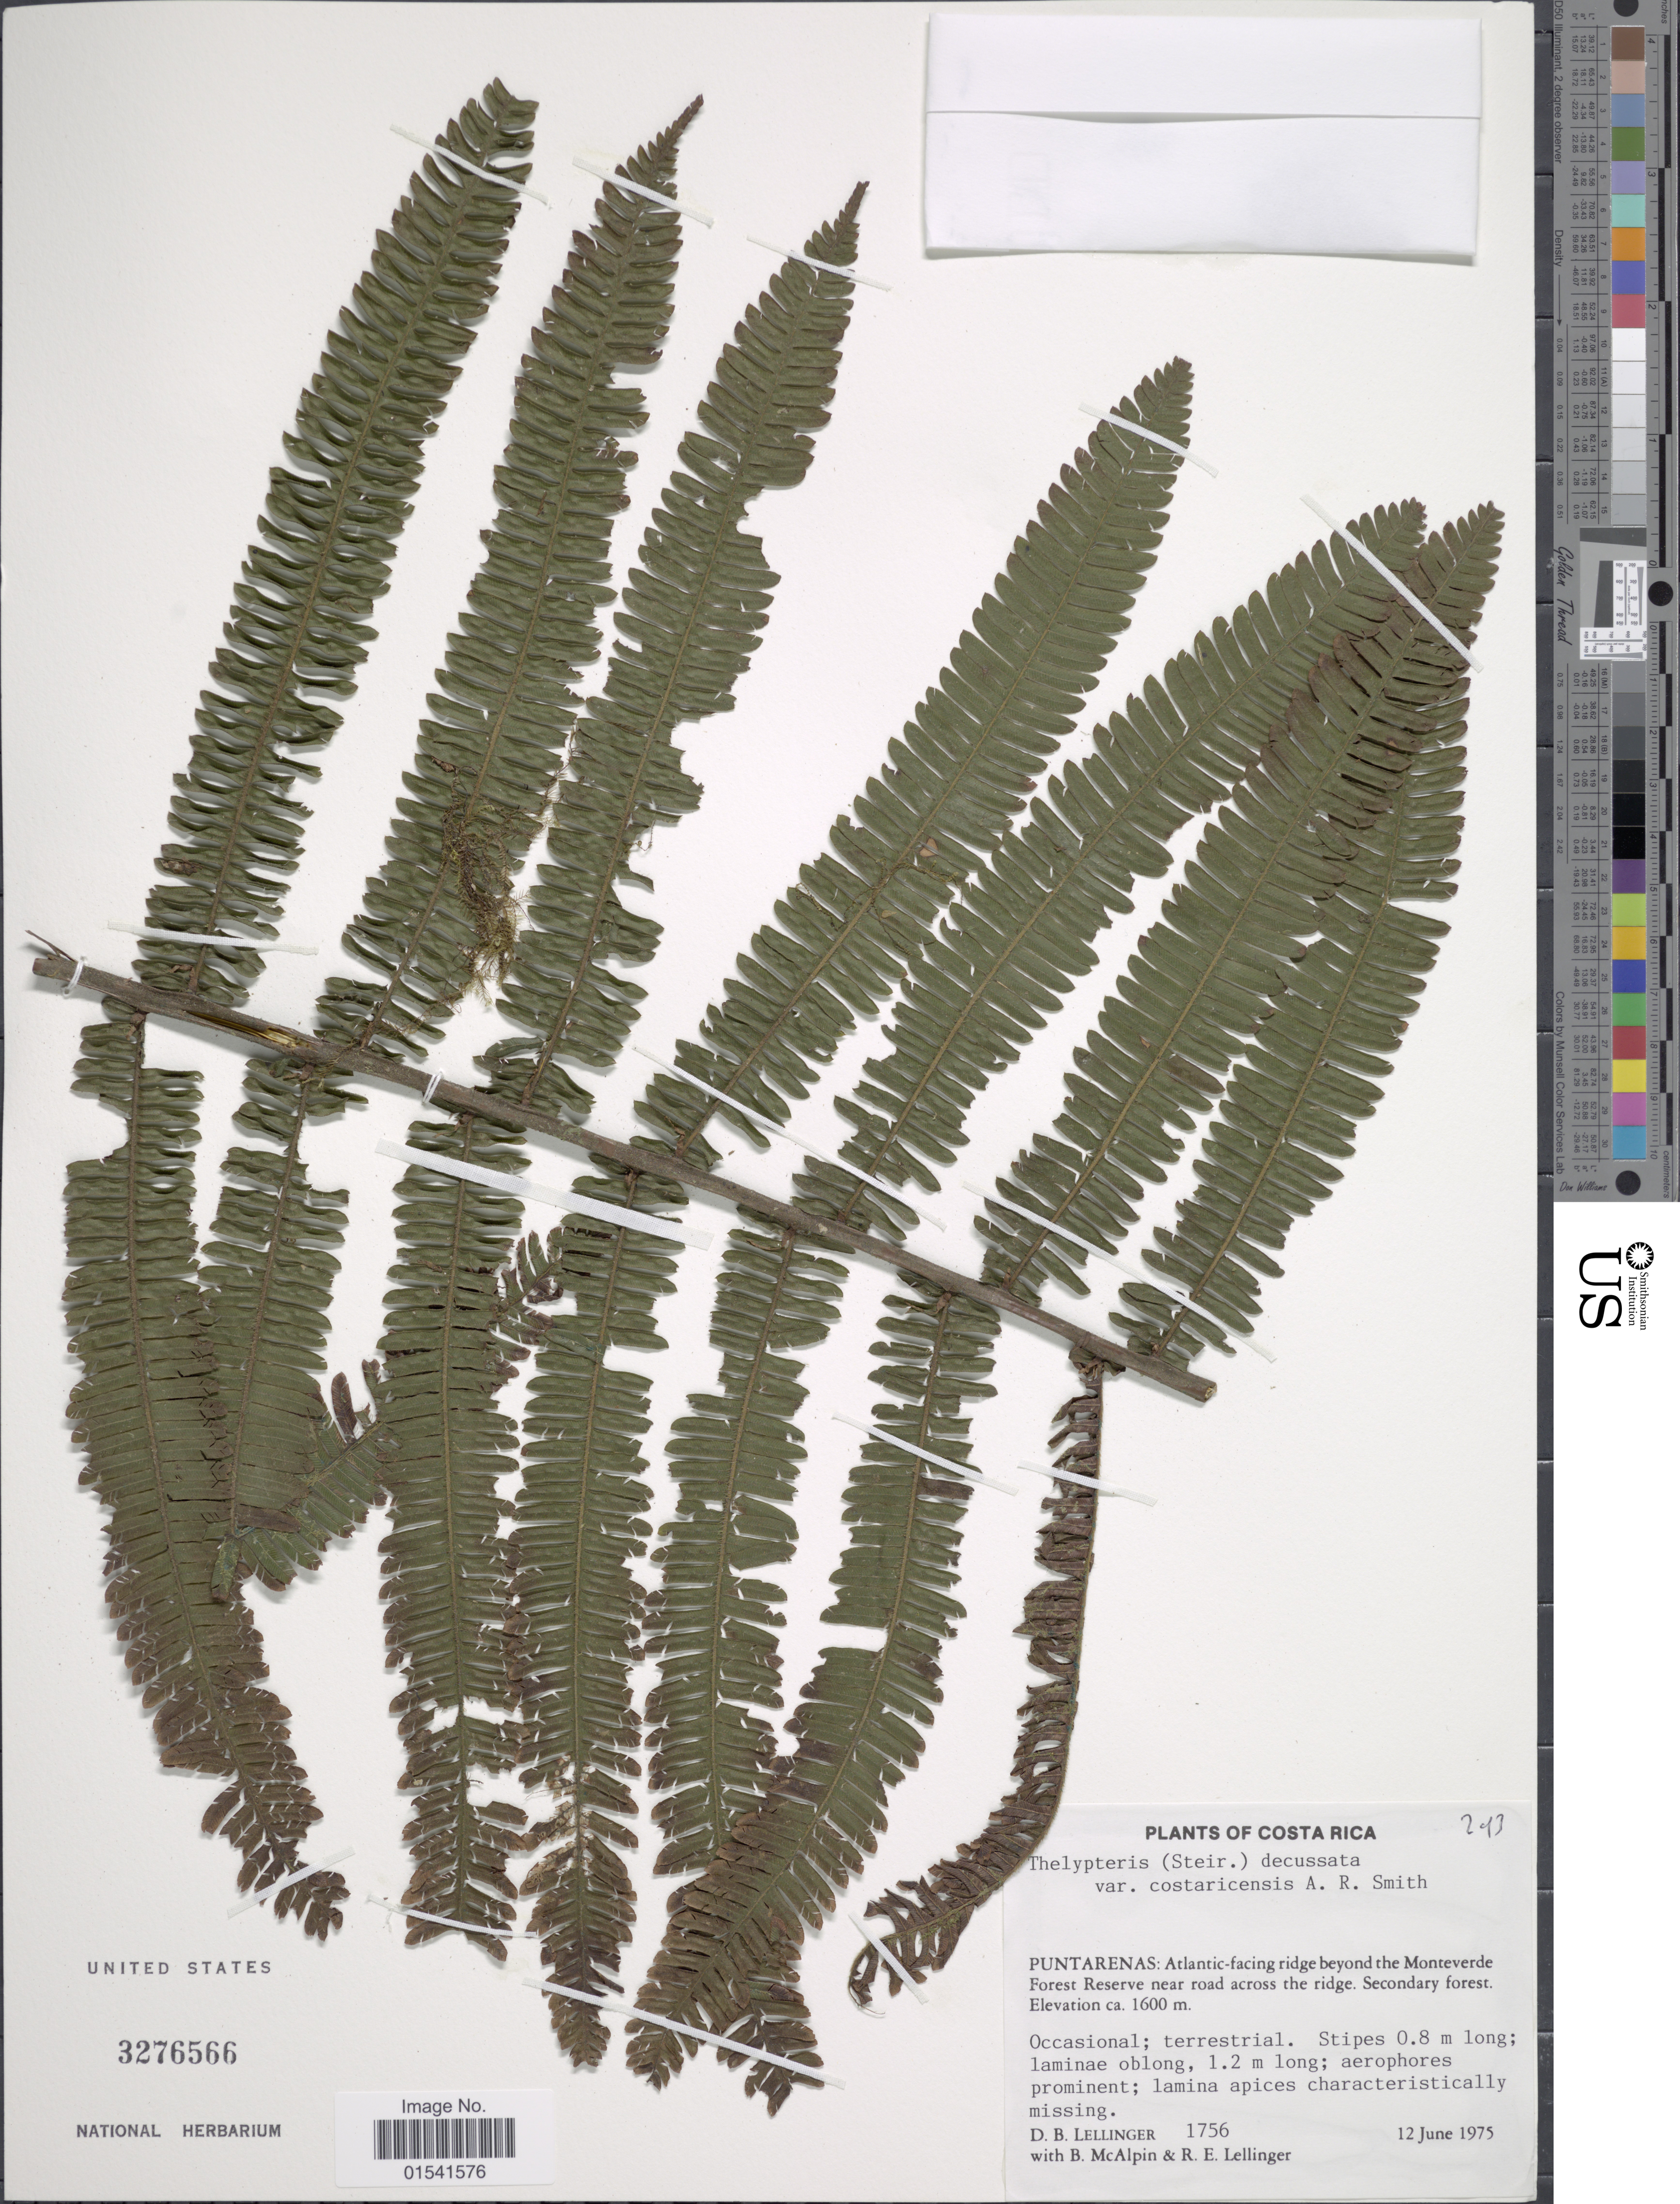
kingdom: Plantae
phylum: Tracheophyta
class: Polypodiopsida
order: Polypodiales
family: Thelypteridaceae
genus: Steiropteris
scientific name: Steiropteris decussata (L.) comb. nov., ined. 2015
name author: (L.)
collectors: D. B. Lellinger, B. McAlpin & R. E. Lellinger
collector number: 1756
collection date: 1975-06-12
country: Costa Rica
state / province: Puntarenas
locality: Atlantic-facing ridge beyond the Monteverde Forest Reserve near road across the ridge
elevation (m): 1600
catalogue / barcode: US 3276566